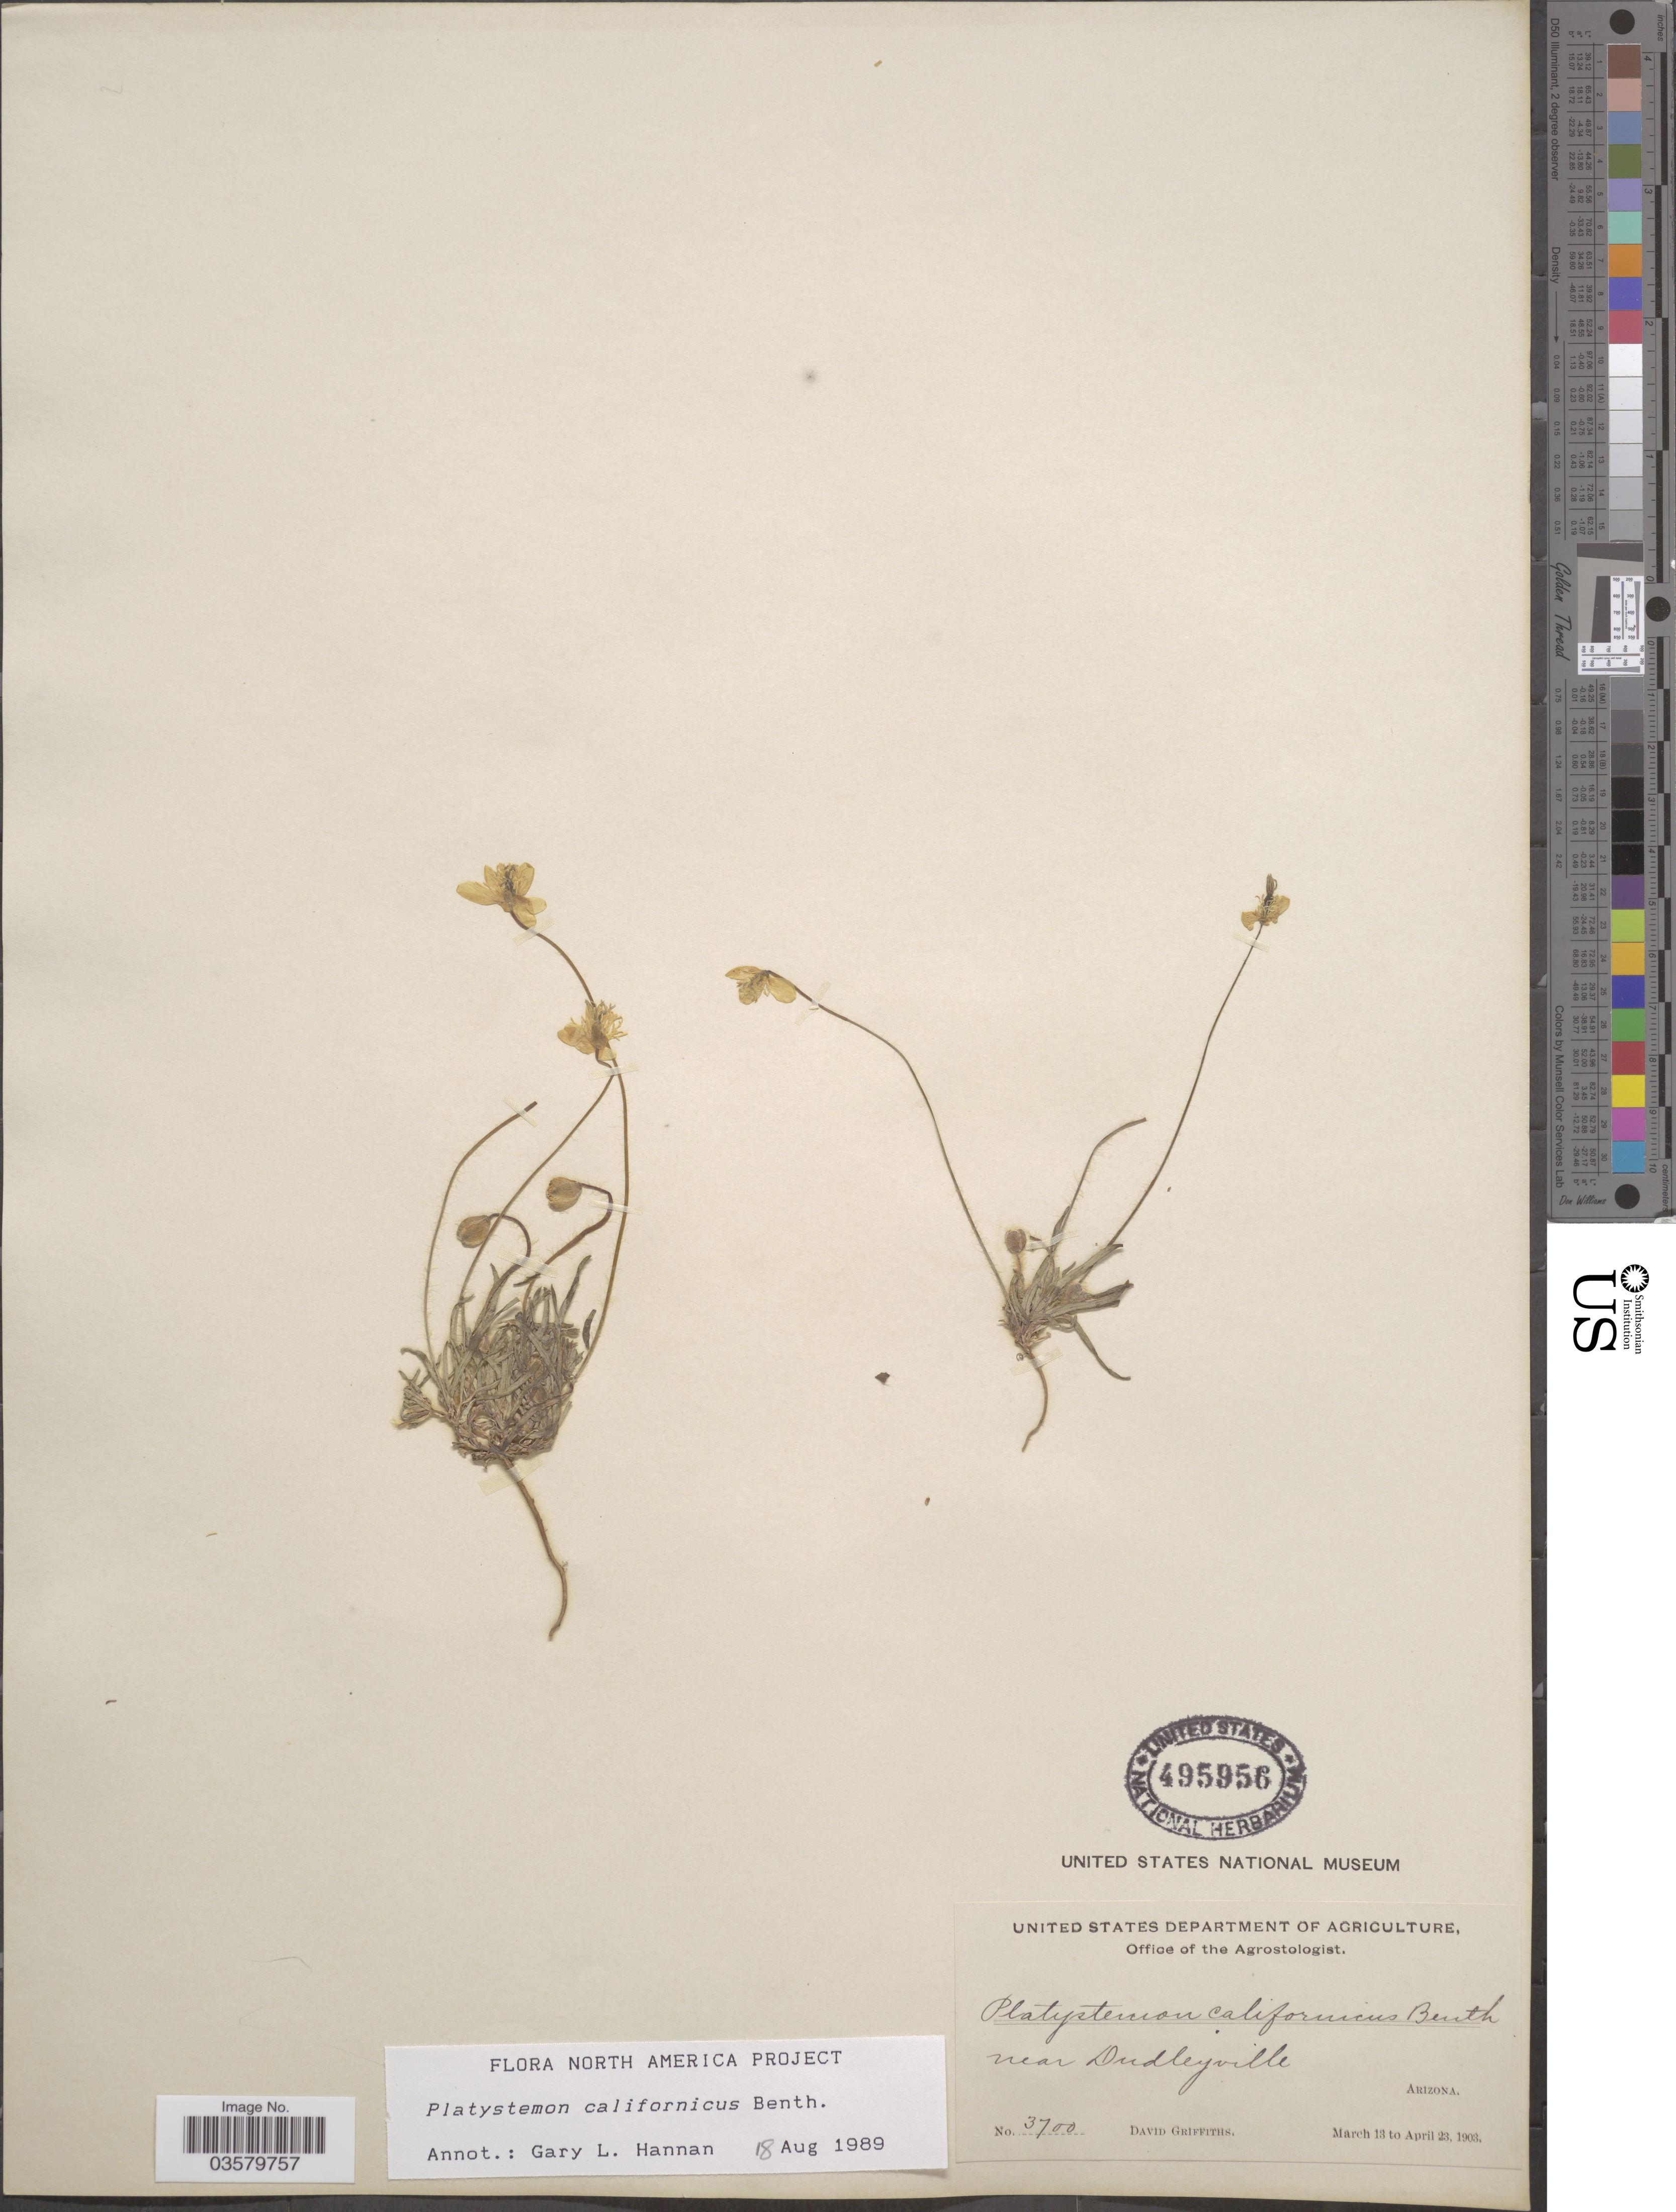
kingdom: Plantae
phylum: Tracheophyta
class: Magnoliopsida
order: Ranunculales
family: Papaveraceae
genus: Platystemon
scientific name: Platystemon californicus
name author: Benth.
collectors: D. Griffiths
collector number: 3700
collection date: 1903-03-13/1903-04-23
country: United States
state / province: Arizona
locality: Near Dudleyville.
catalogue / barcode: US 495956